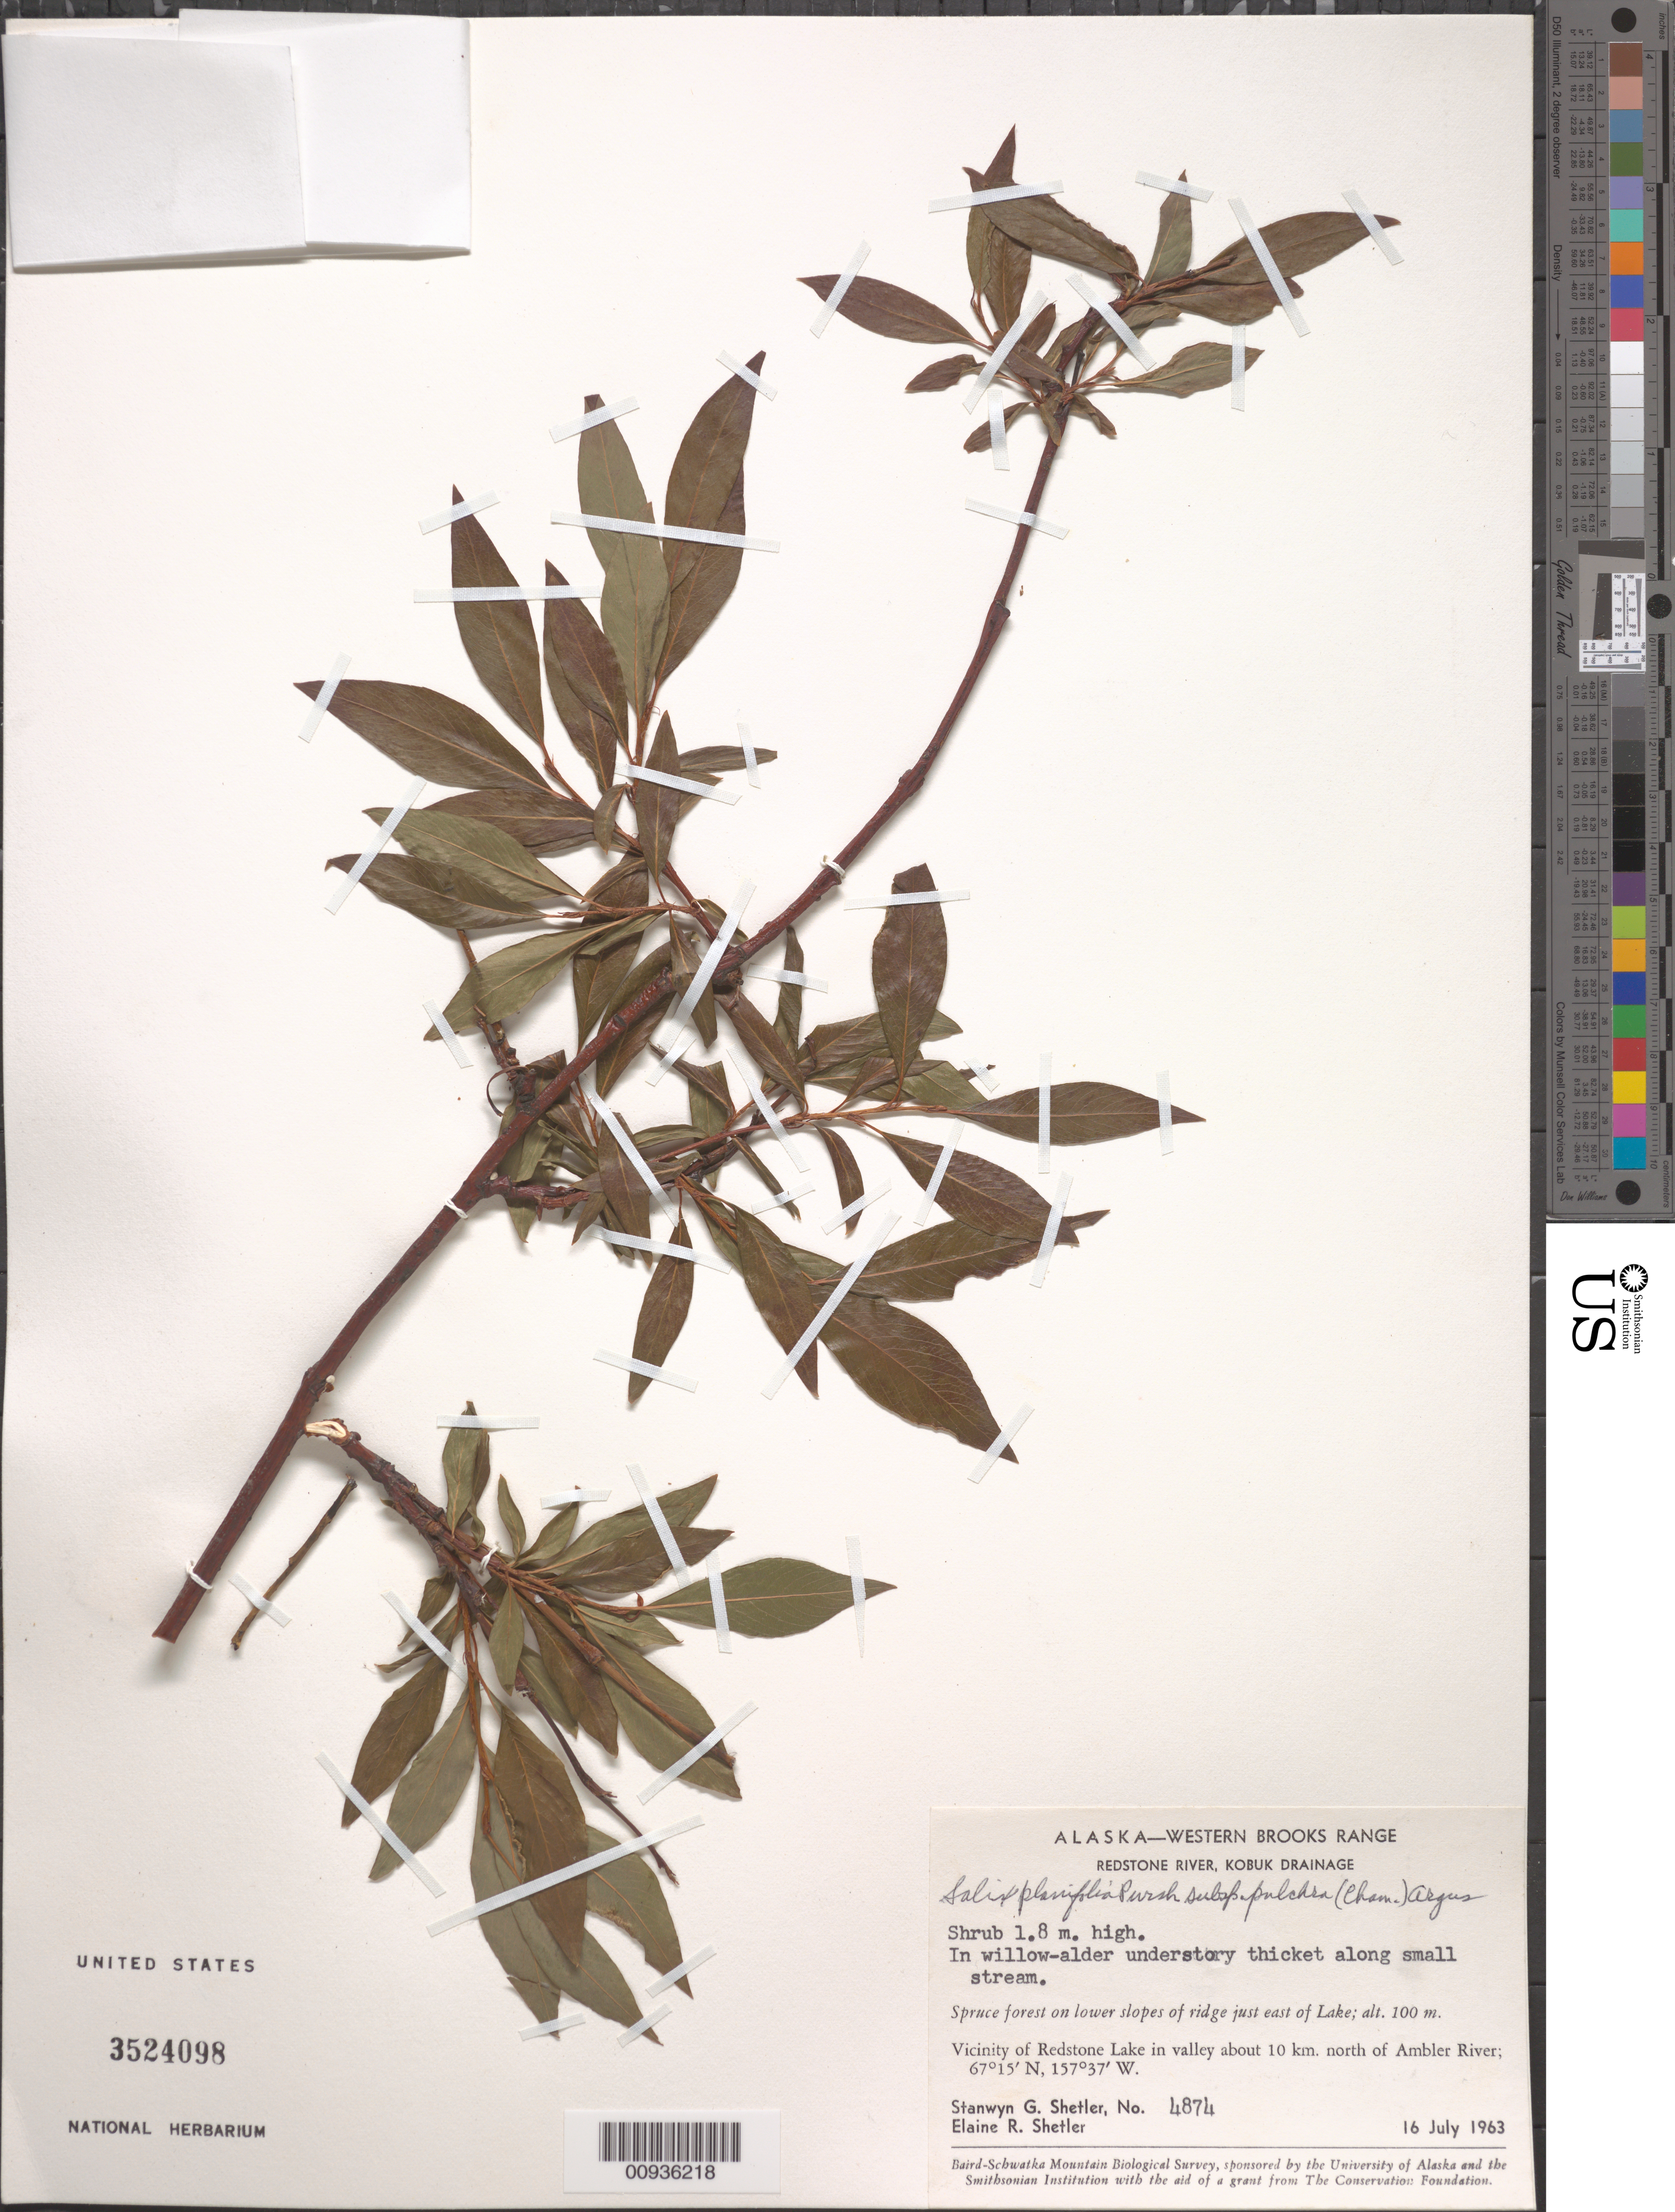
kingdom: Plantae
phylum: Tracheophyta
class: Magnoliopsida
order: Malpighiales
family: Salicaceae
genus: Salix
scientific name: Salix planifolia subsp. pulchra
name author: (Cham.) Argus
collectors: S. Shetler & E. R. Shetler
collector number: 4874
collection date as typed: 16 Jul 1963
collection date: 1963-07-16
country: United States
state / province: Alaska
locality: Vicinity of Redstone Lake in valley about 10 km. north of Ambler River. Western Brooks Range, Redstone River, Kobuk Drainage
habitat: Spruce forest on lower slopes of ridge just east of Lake. In willow-alder understory thicket along small stream.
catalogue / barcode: US 3524098